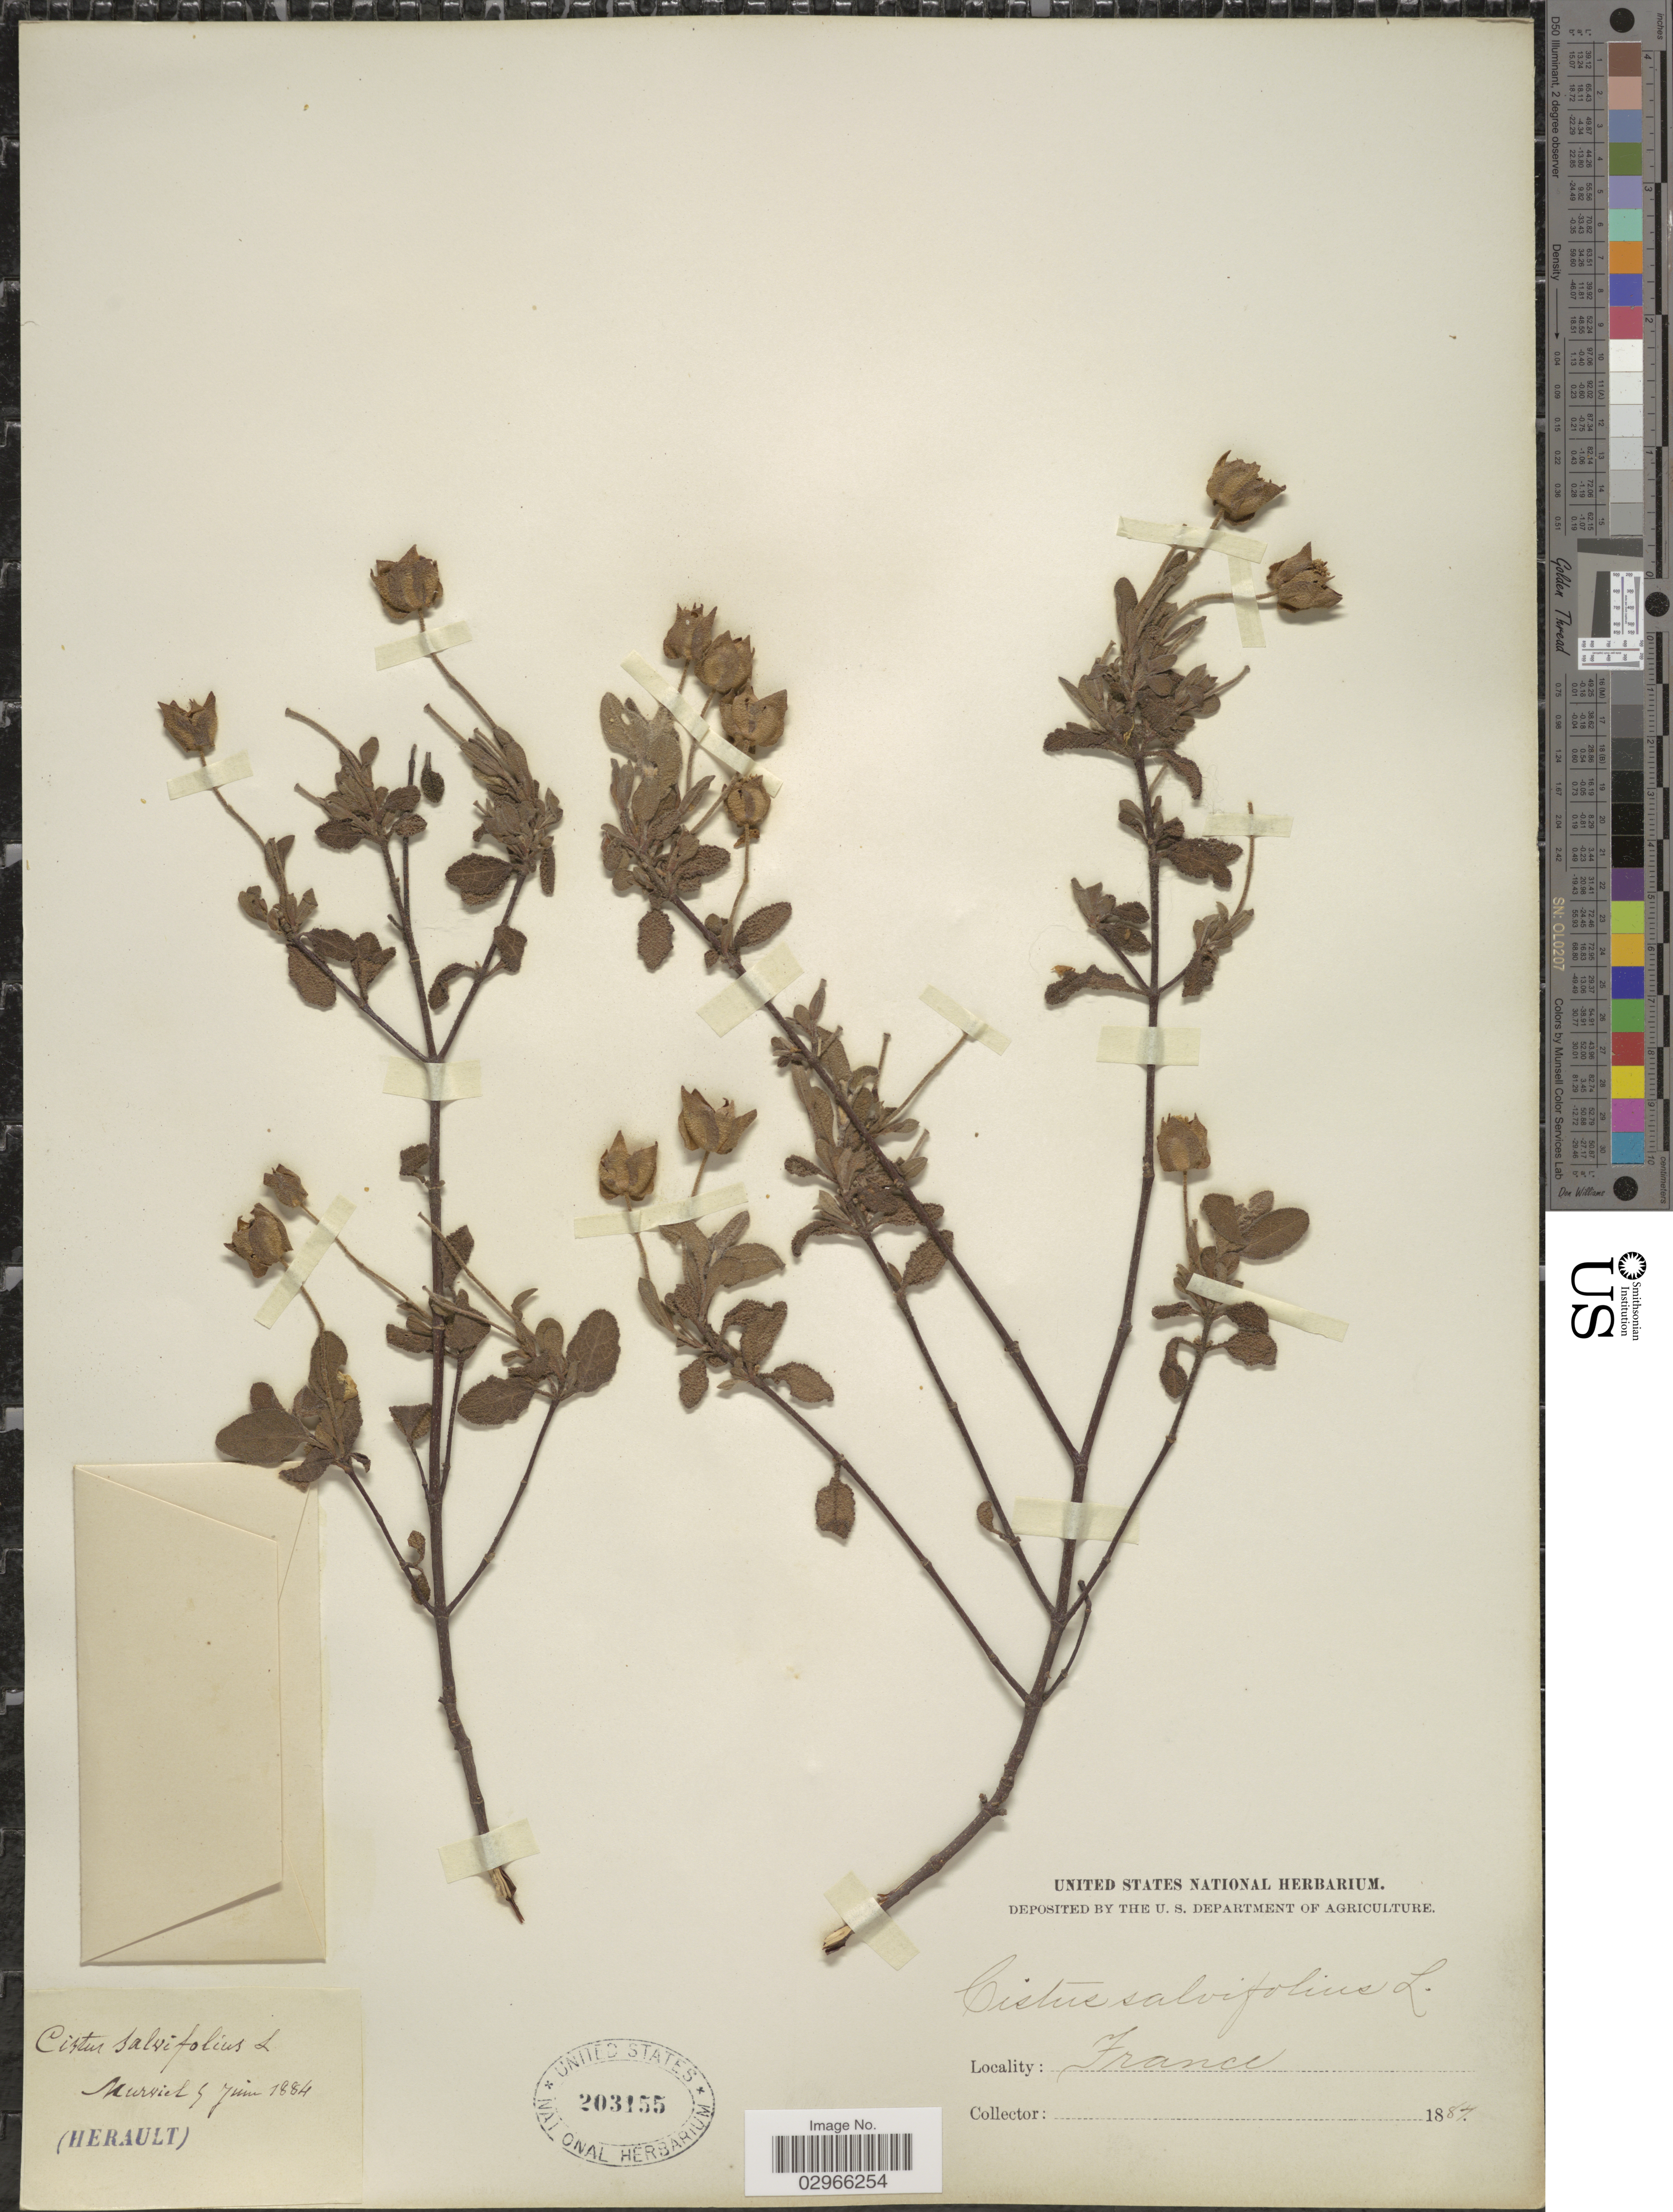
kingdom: Plantae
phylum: Tracheophyta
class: Magnoliopsida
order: Malvales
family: Cistaceae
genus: Cistus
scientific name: Cistus salviifolius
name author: L.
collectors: Murviel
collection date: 1884-06-05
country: France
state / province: Occitanie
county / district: Hérault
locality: (Herault).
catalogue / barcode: US 203155